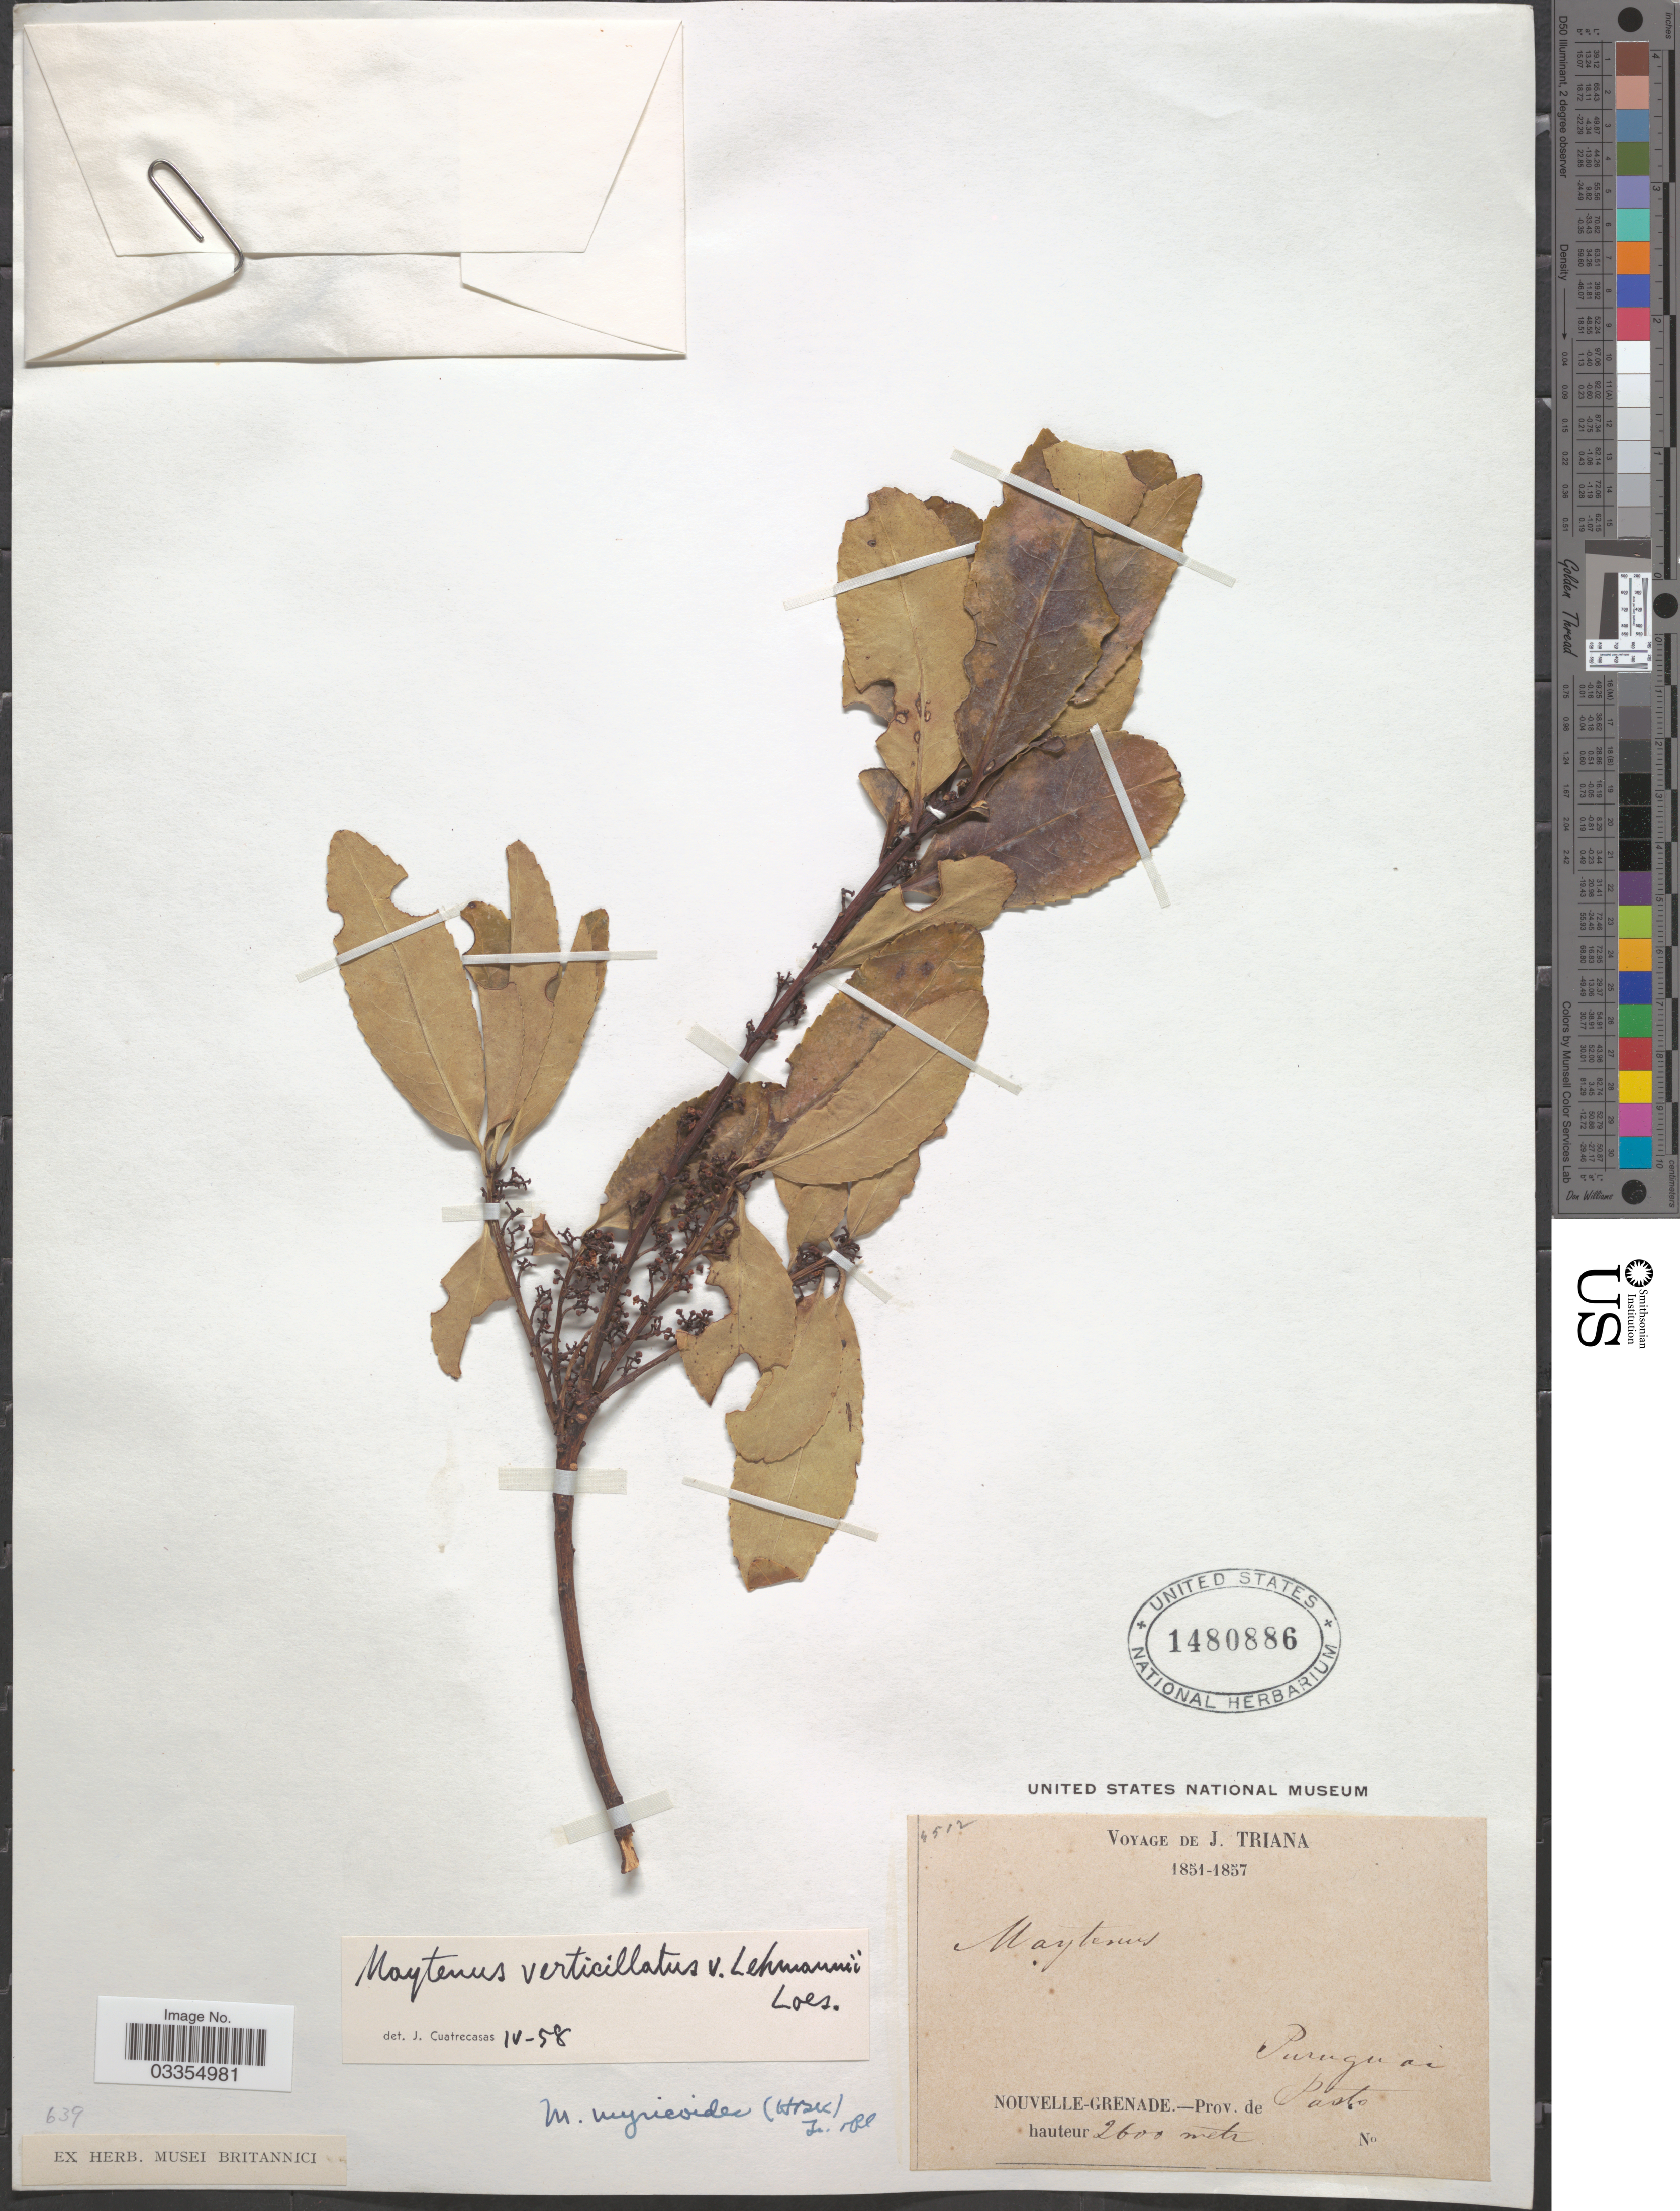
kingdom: Plantae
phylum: Tracheophyta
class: Magnoliopsida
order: Celastrales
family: Celastraceae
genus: Maytenus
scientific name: Maytenus verticillata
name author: (Ruiz & Pav.) DC.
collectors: J. Triana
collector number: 4512?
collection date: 1851/1857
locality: Puruguai. Nouvelle-Grenade. -Prov. de Pasto.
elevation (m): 2600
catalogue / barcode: US 1480886